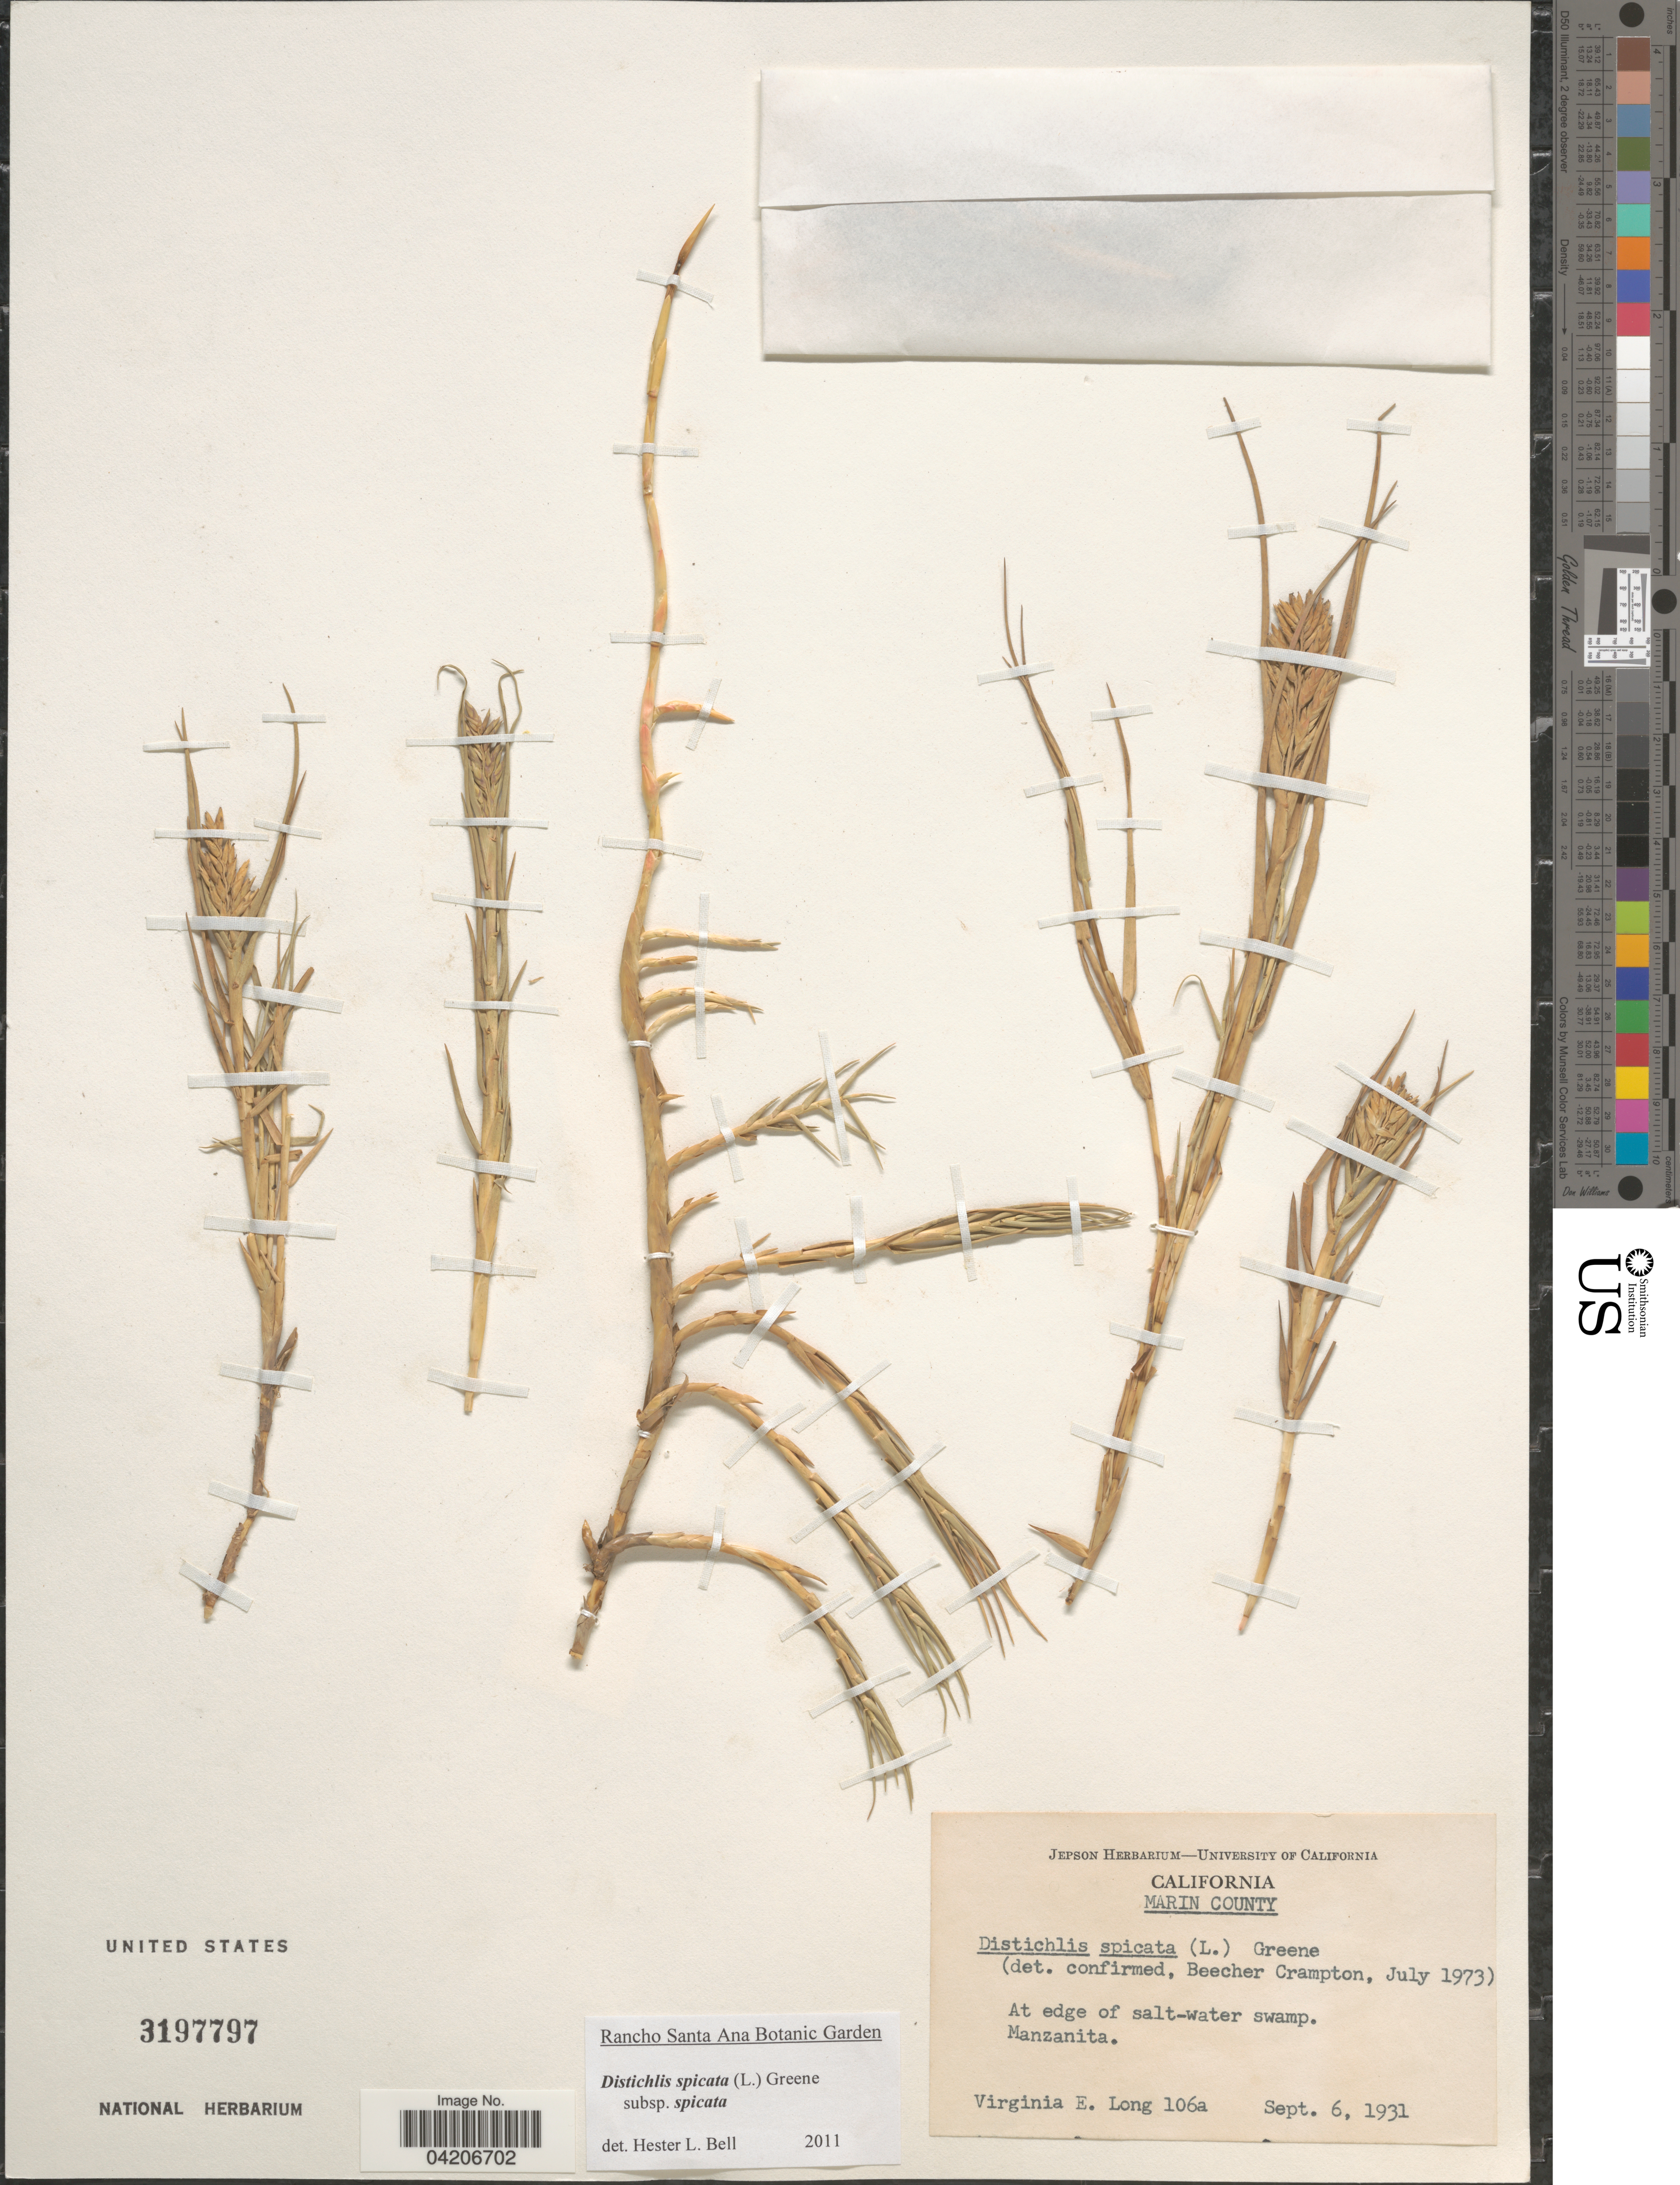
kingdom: Plantae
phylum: Tracheophyta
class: Liliopsida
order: Poales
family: Poaceae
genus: Distichlis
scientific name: Distichlis spicata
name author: (L.) Greene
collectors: V. Long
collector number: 106a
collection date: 1931-09-06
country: United States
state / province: California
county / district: Marin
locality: Marin County. Manzanita.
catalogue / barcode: US 3197797